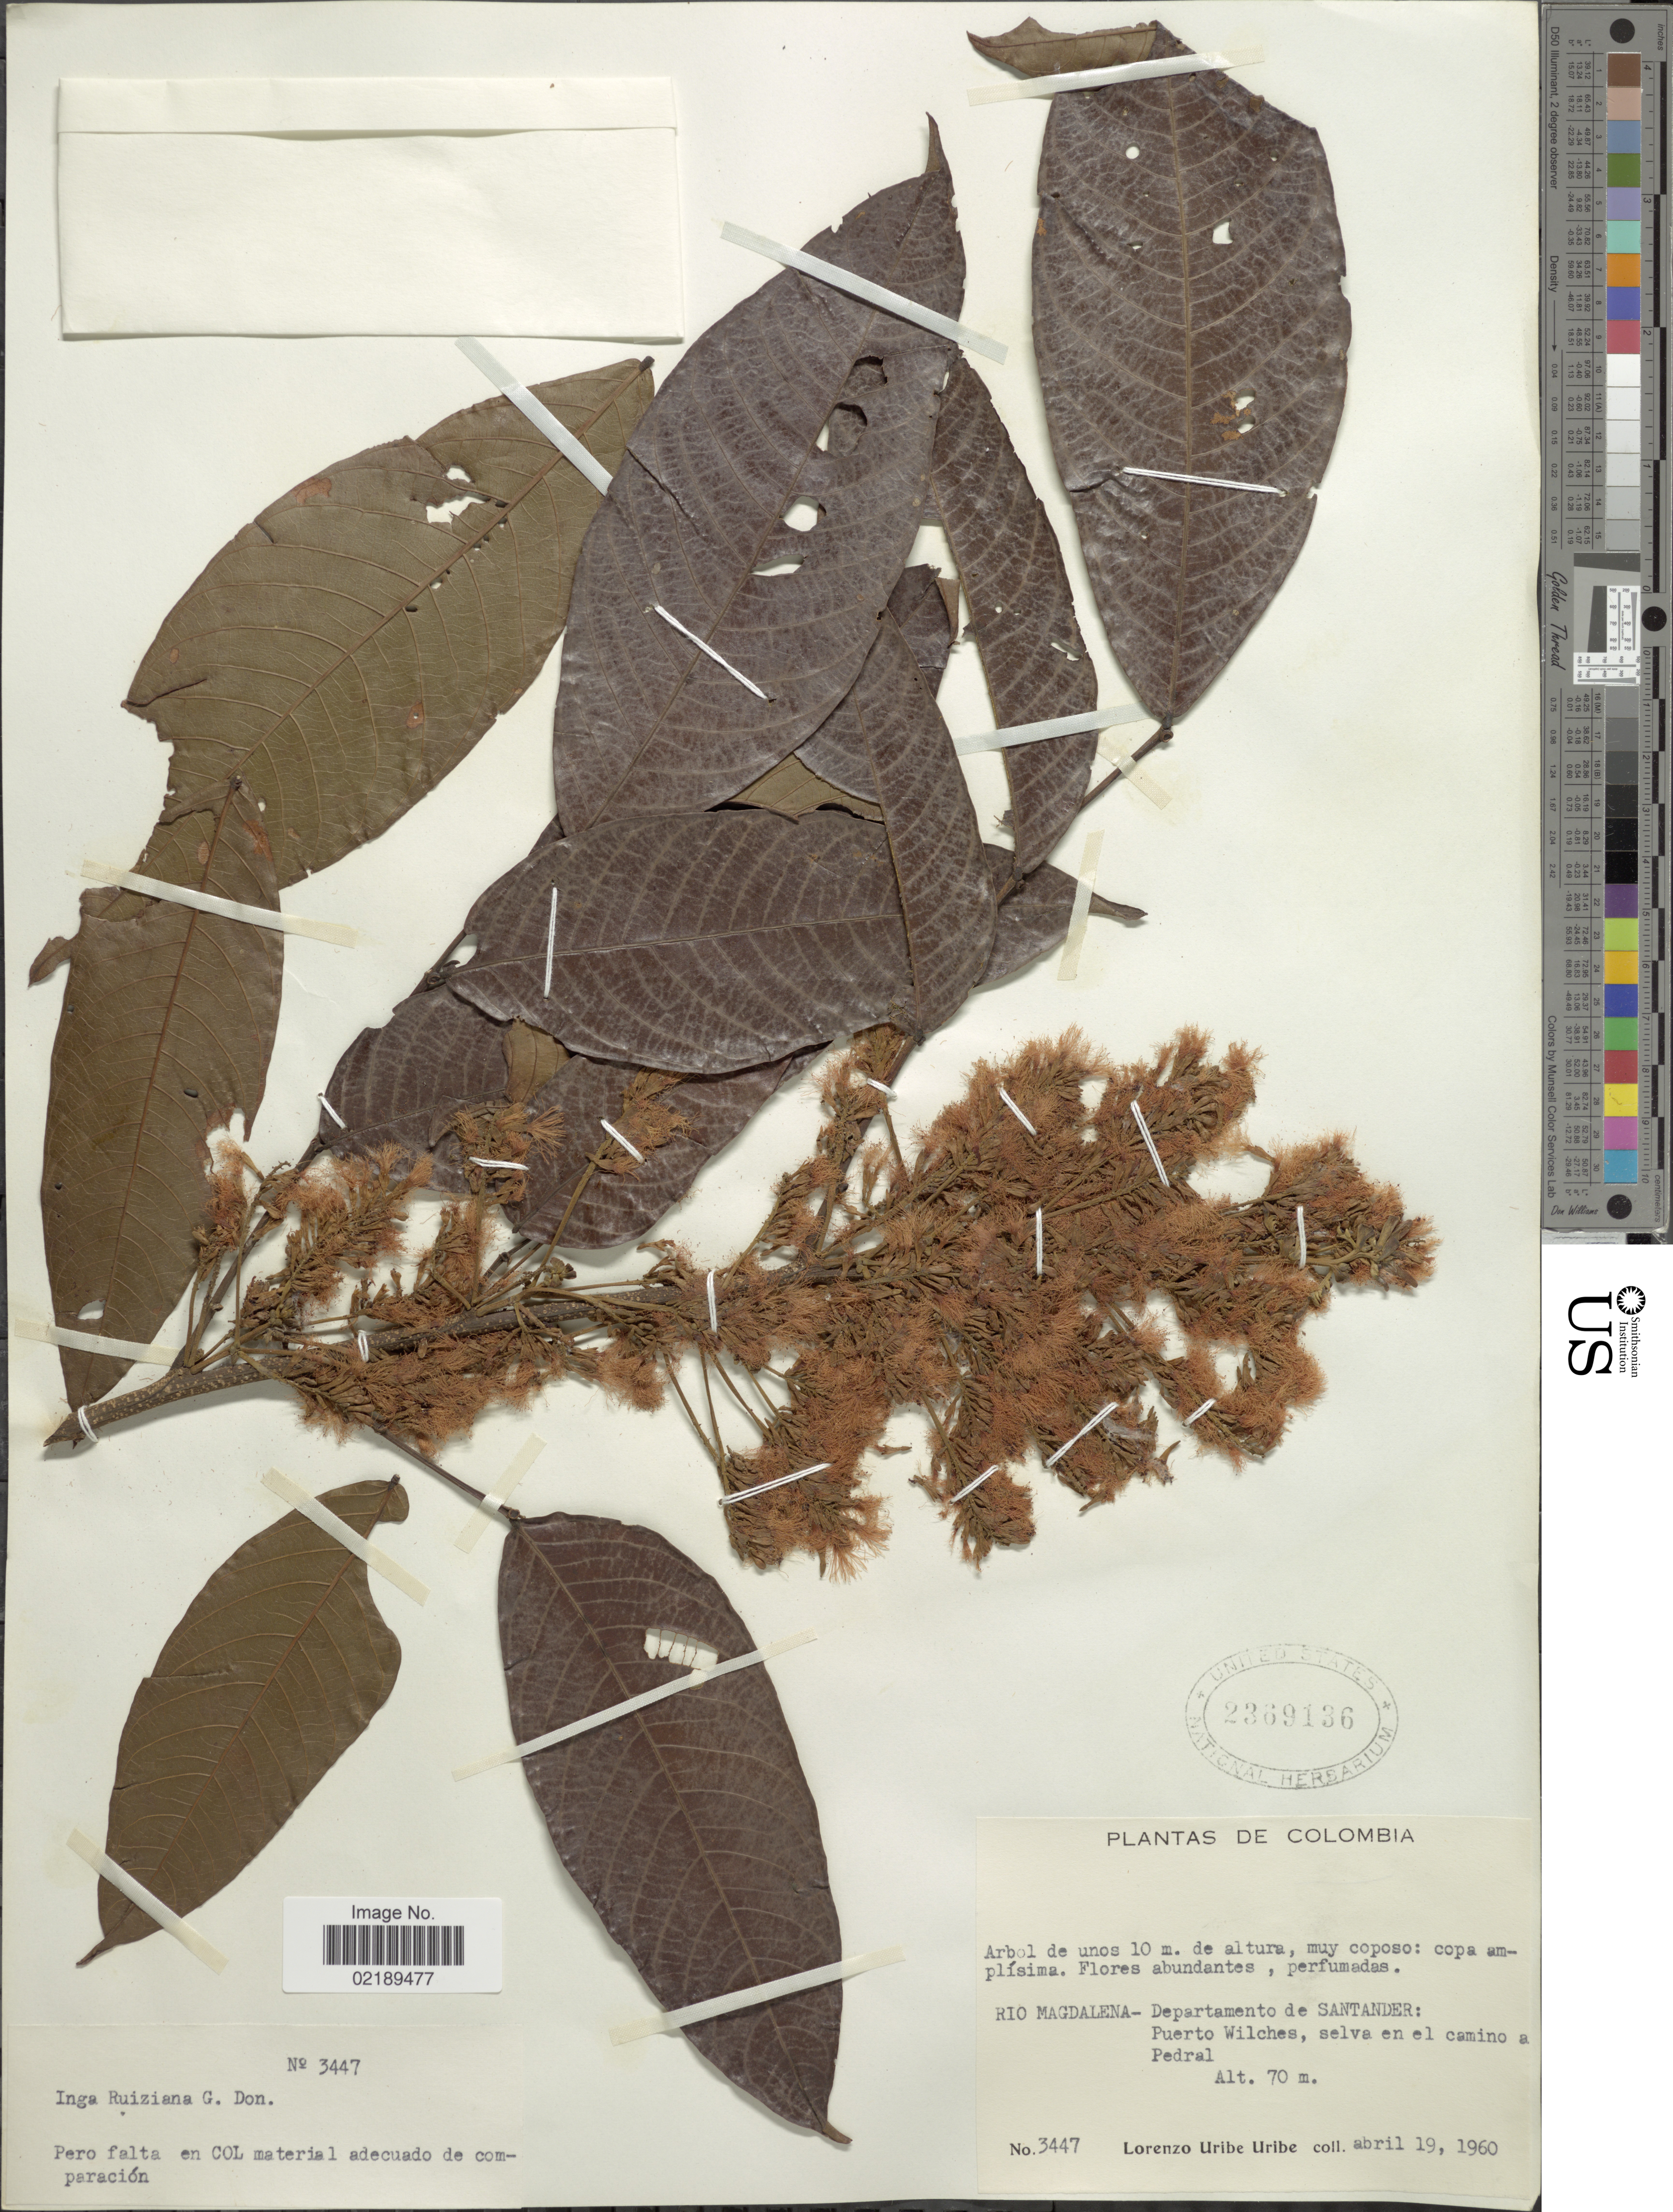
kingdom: Plantae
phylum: Tracheophyta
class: Magnoliopsida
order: Fabales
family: Fabaceae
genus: Inga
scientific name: Inga ruiziana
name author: G. Don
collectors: L. Uribe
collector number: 3447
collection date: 1960-04-19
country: Colombia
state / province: Santander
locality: Rio Magdalena, Puerto Wilches, selva en el camino a Pedral.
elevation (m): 70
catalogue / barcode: US 2369136